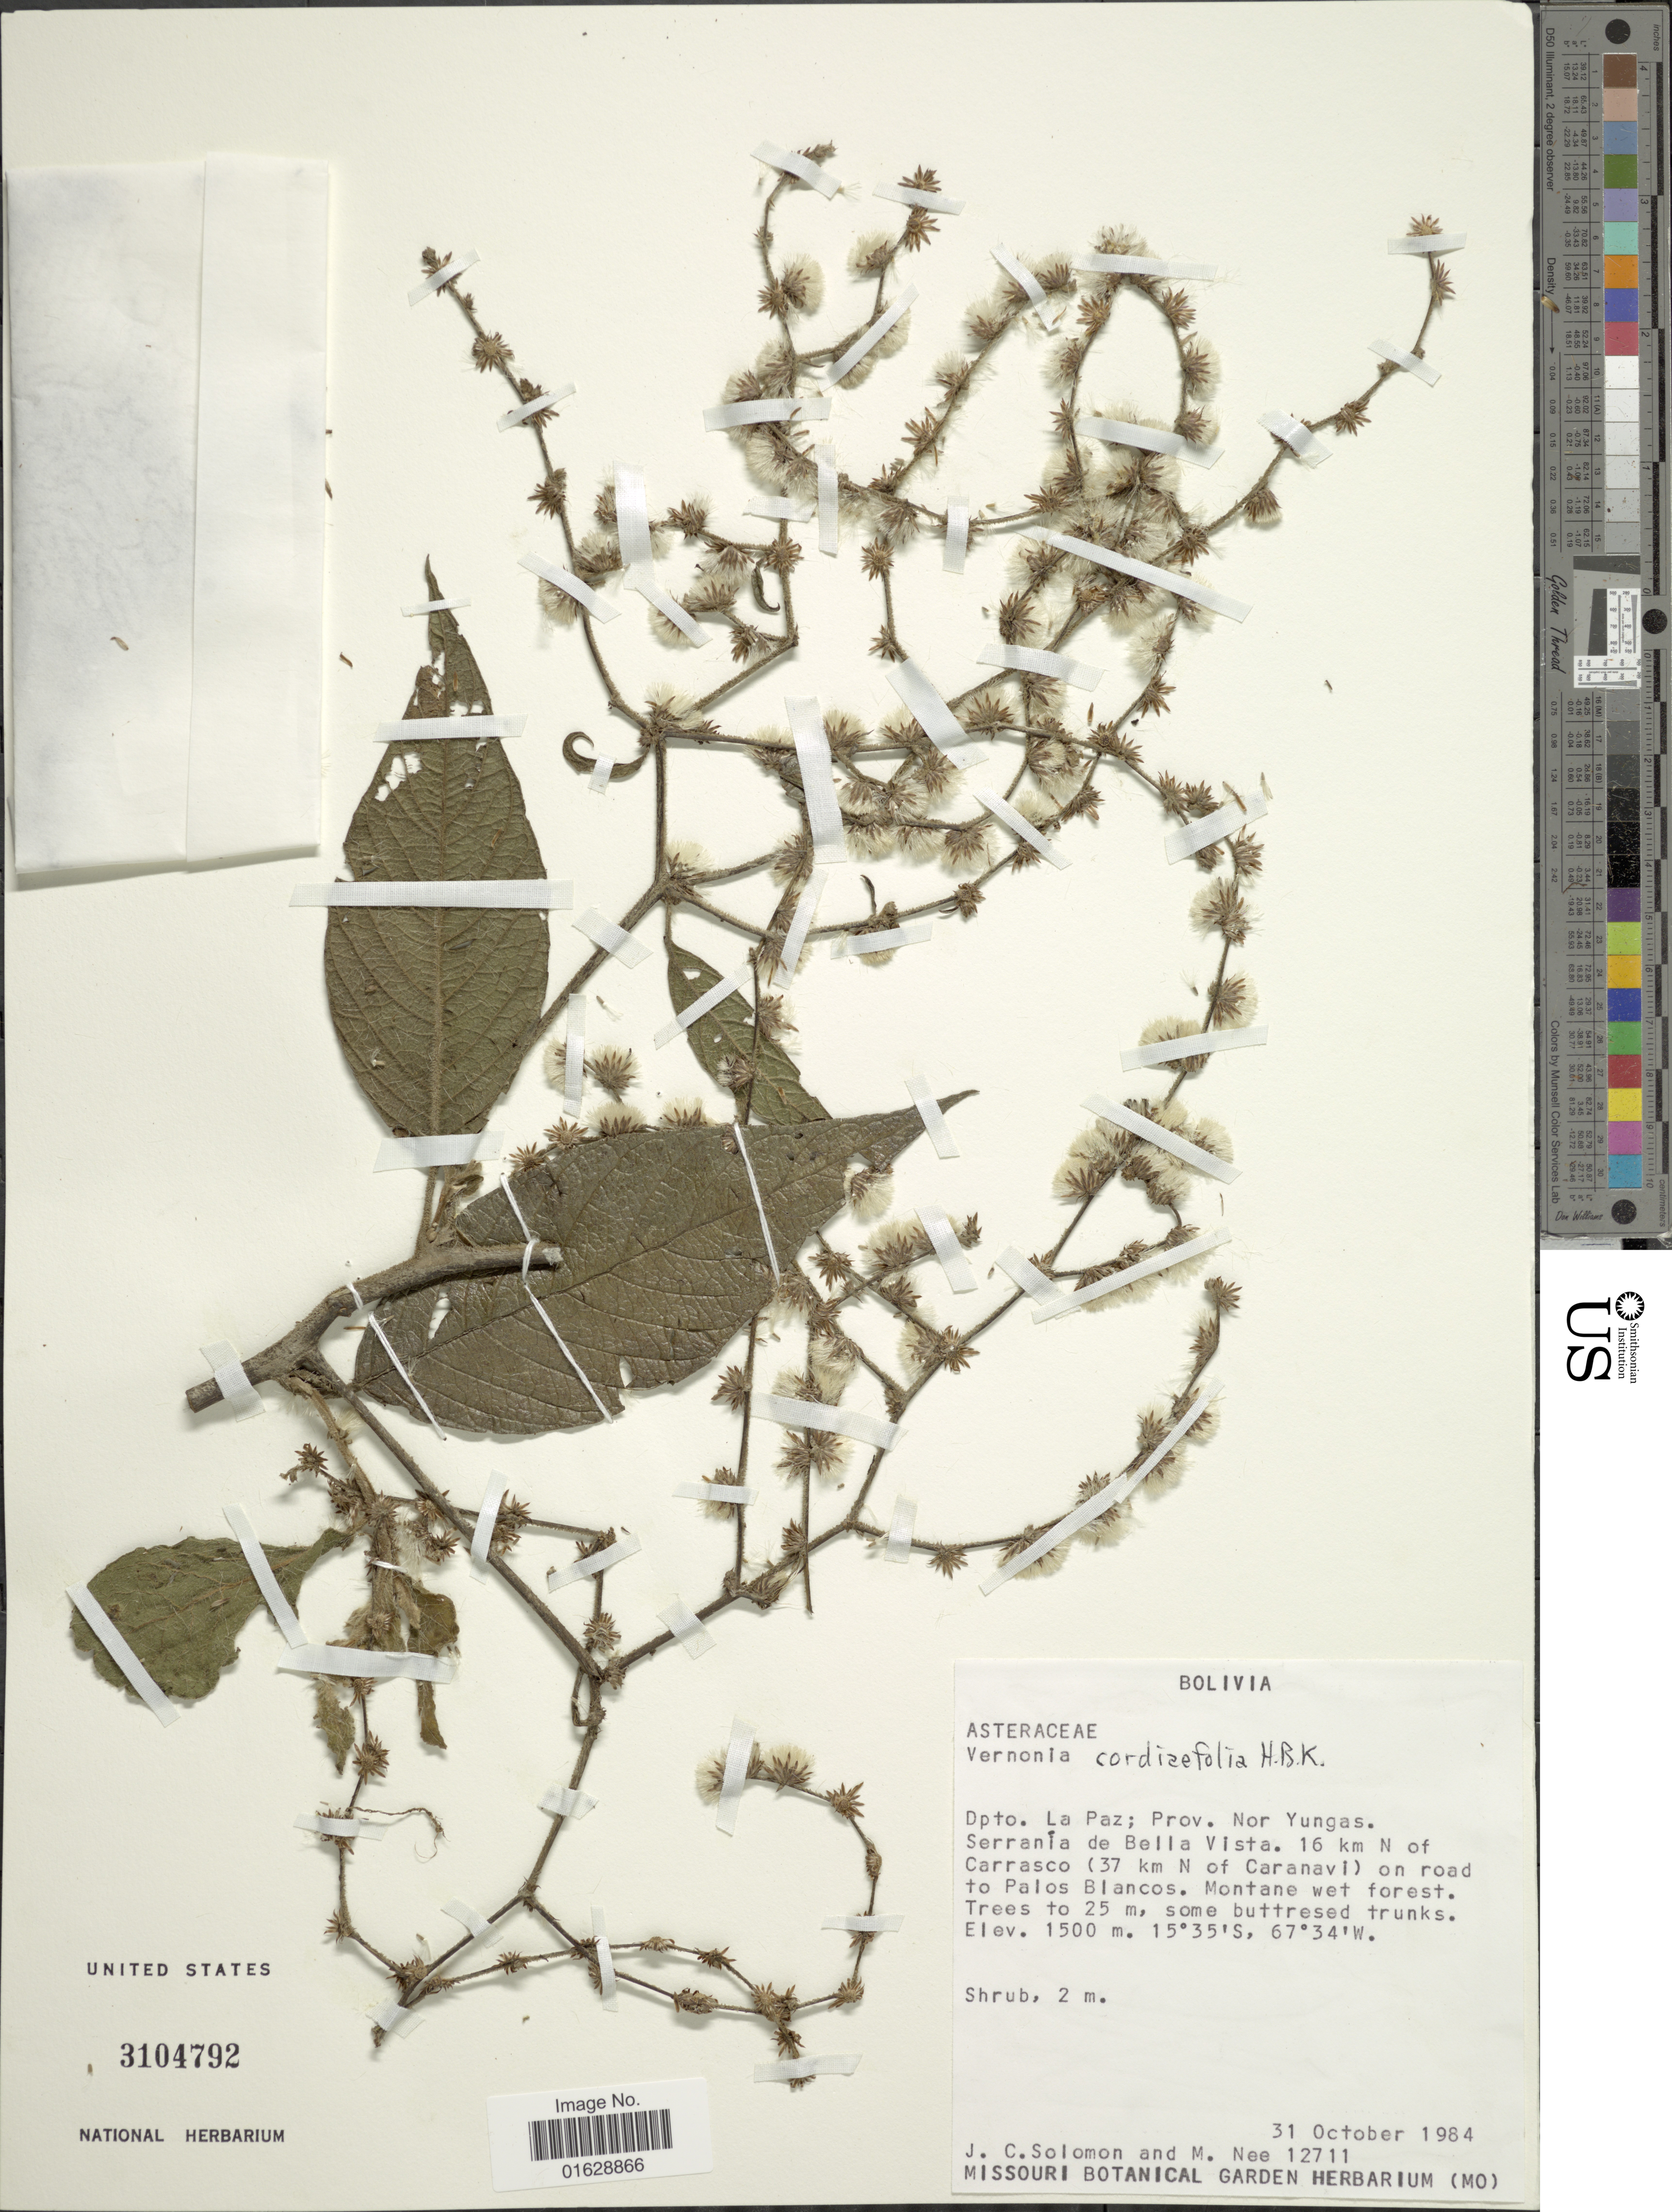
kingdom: Plantae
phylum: Tracheophyta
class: Magnoliopsida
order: Asterales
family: Asteraceae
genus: Lepidaploa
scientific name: Lepidaploa cordiaefolia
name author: (Kunth) H. Rob.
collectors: J. C. Solomon & M. Nee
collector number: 12711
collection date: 1984-10-31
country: Bolivia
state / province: La Paz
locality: Prov. Nor Yungas. Serrania de Bella Vista. 16 km N of Carrasco (37 km N of Caranavi) on road to Palos Bancos.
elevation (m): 1500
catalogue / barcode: US 3104792